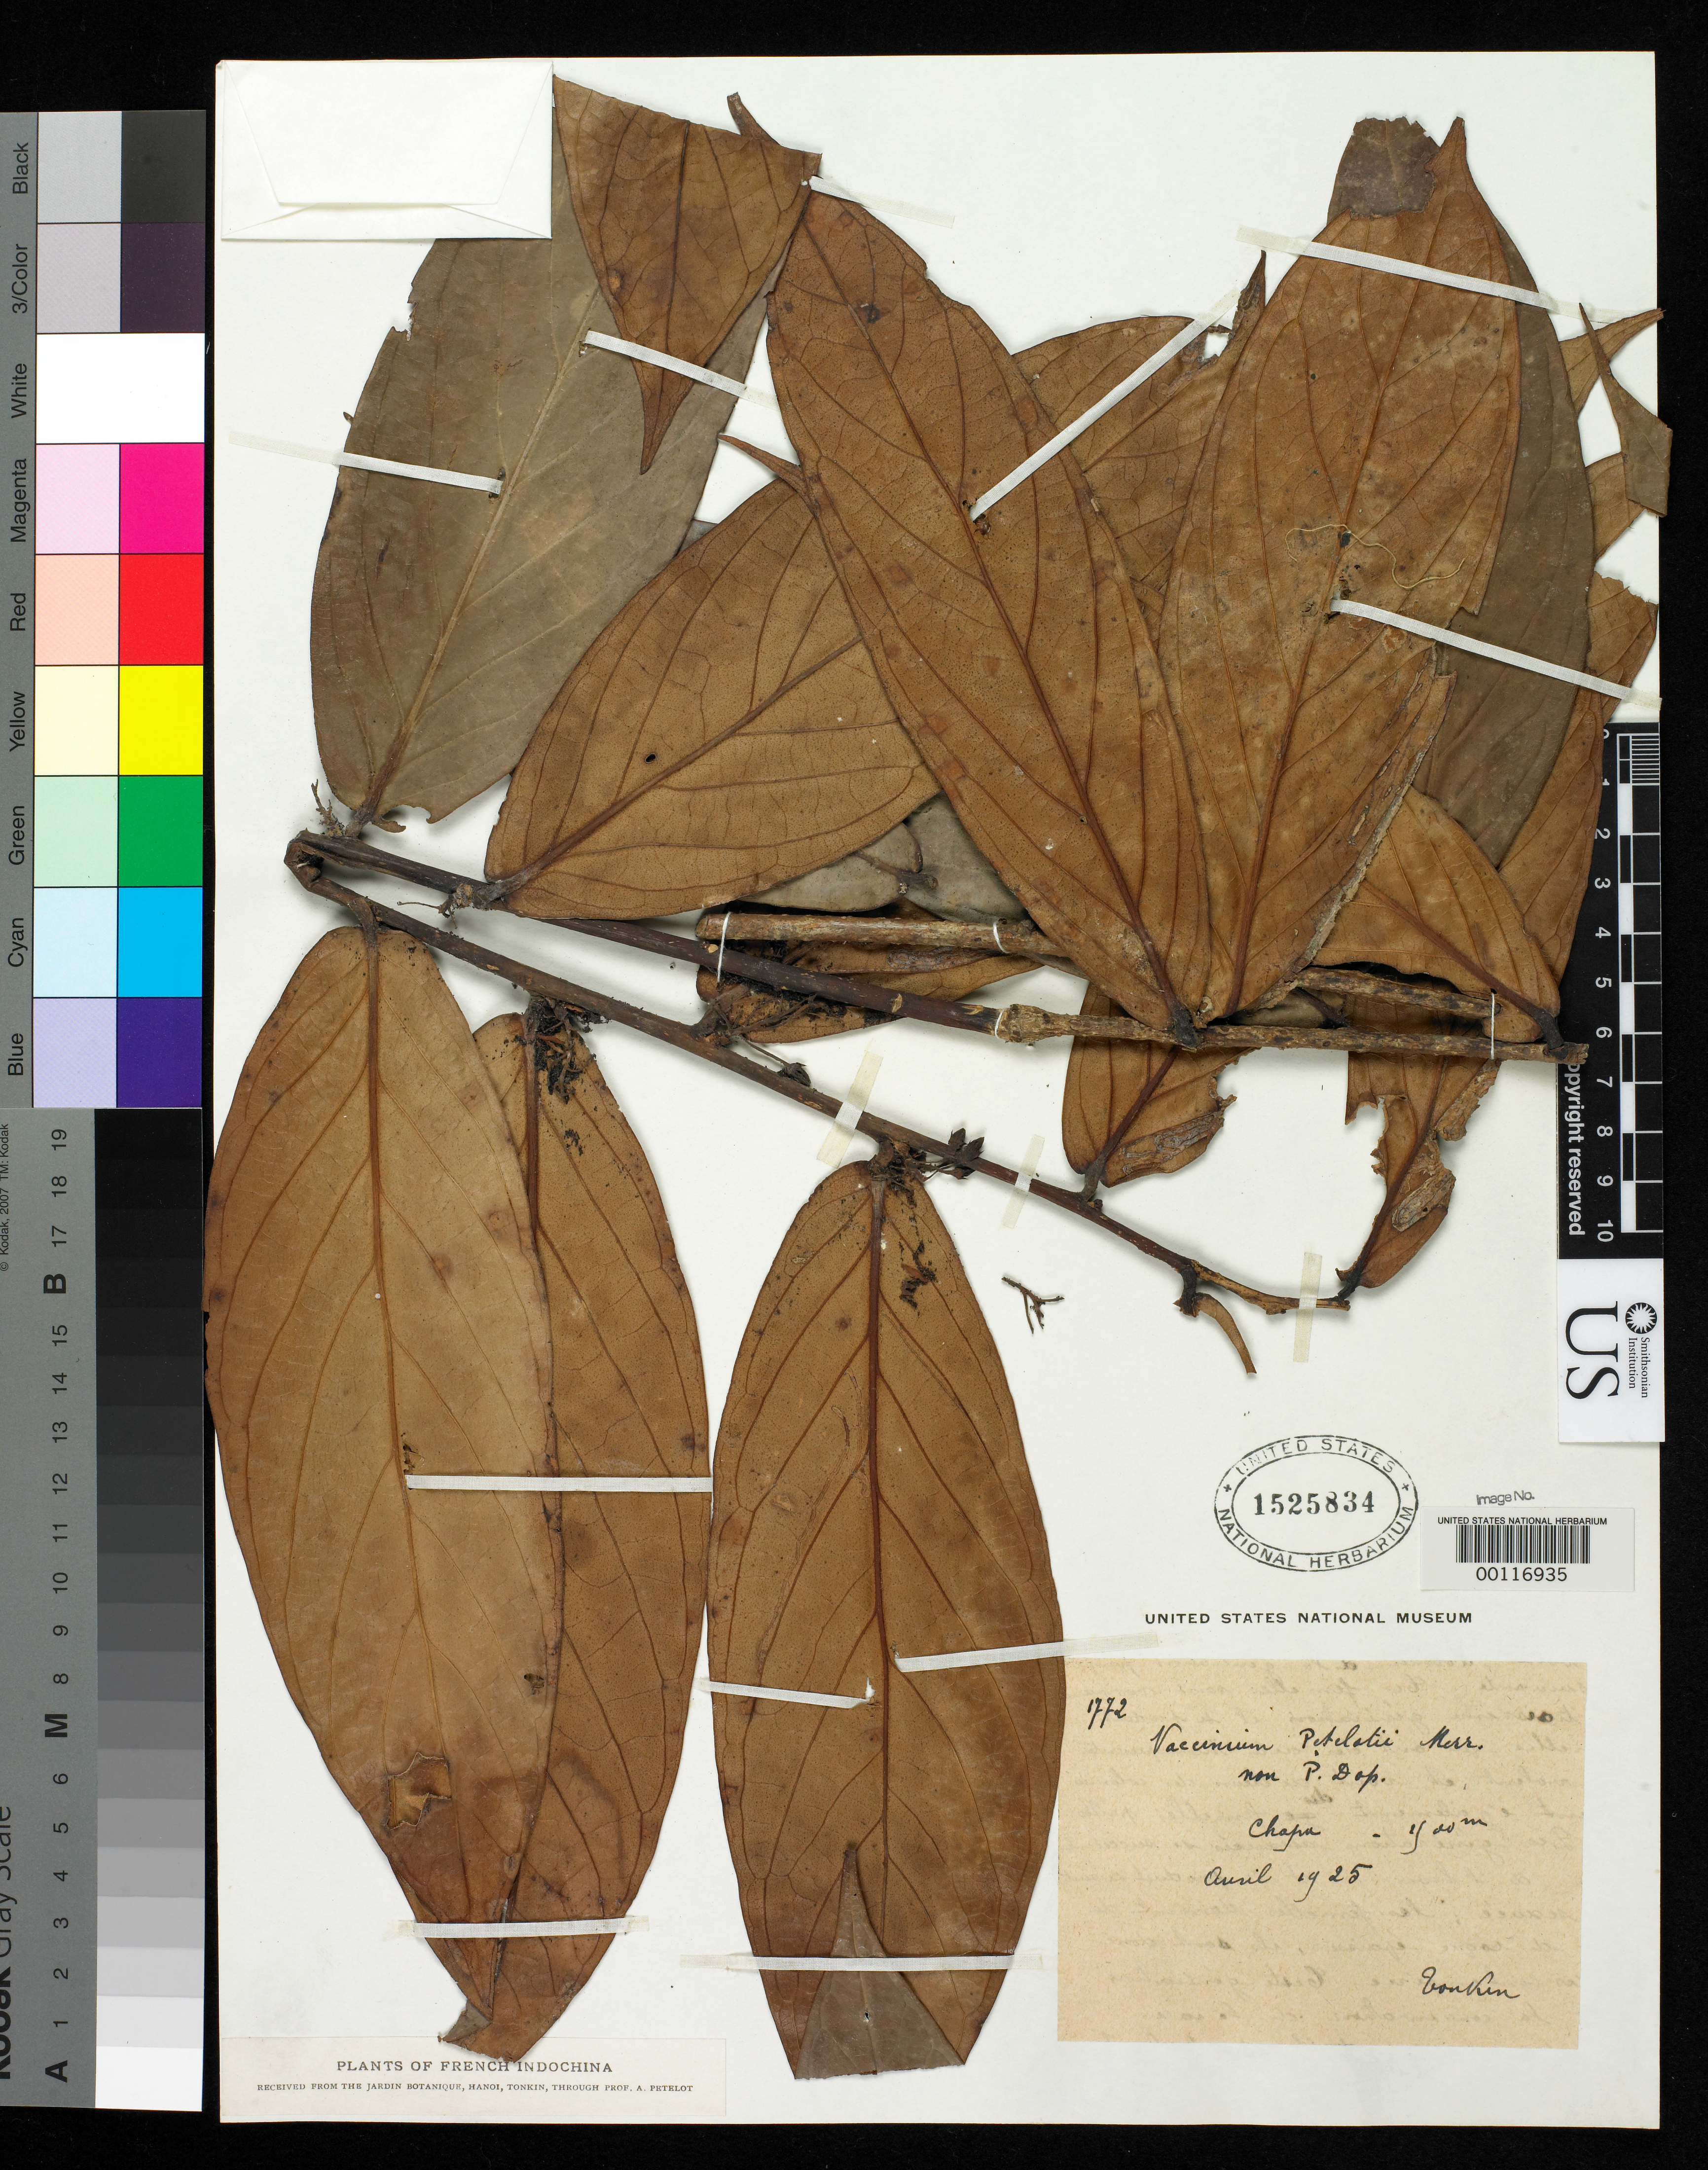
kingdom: Plantae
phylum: Tracheophyta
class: Magnoliopsida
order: Ericales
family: Ericaceae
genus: Vaccinium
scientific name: Vaccinium petelotii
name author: Merr.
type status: Isotype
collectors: A. Petelot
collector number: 1772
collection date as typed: Apr 1925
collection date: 1925-04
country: Vietnam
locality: Tonkin, Chapa.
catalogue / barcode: US 1525834